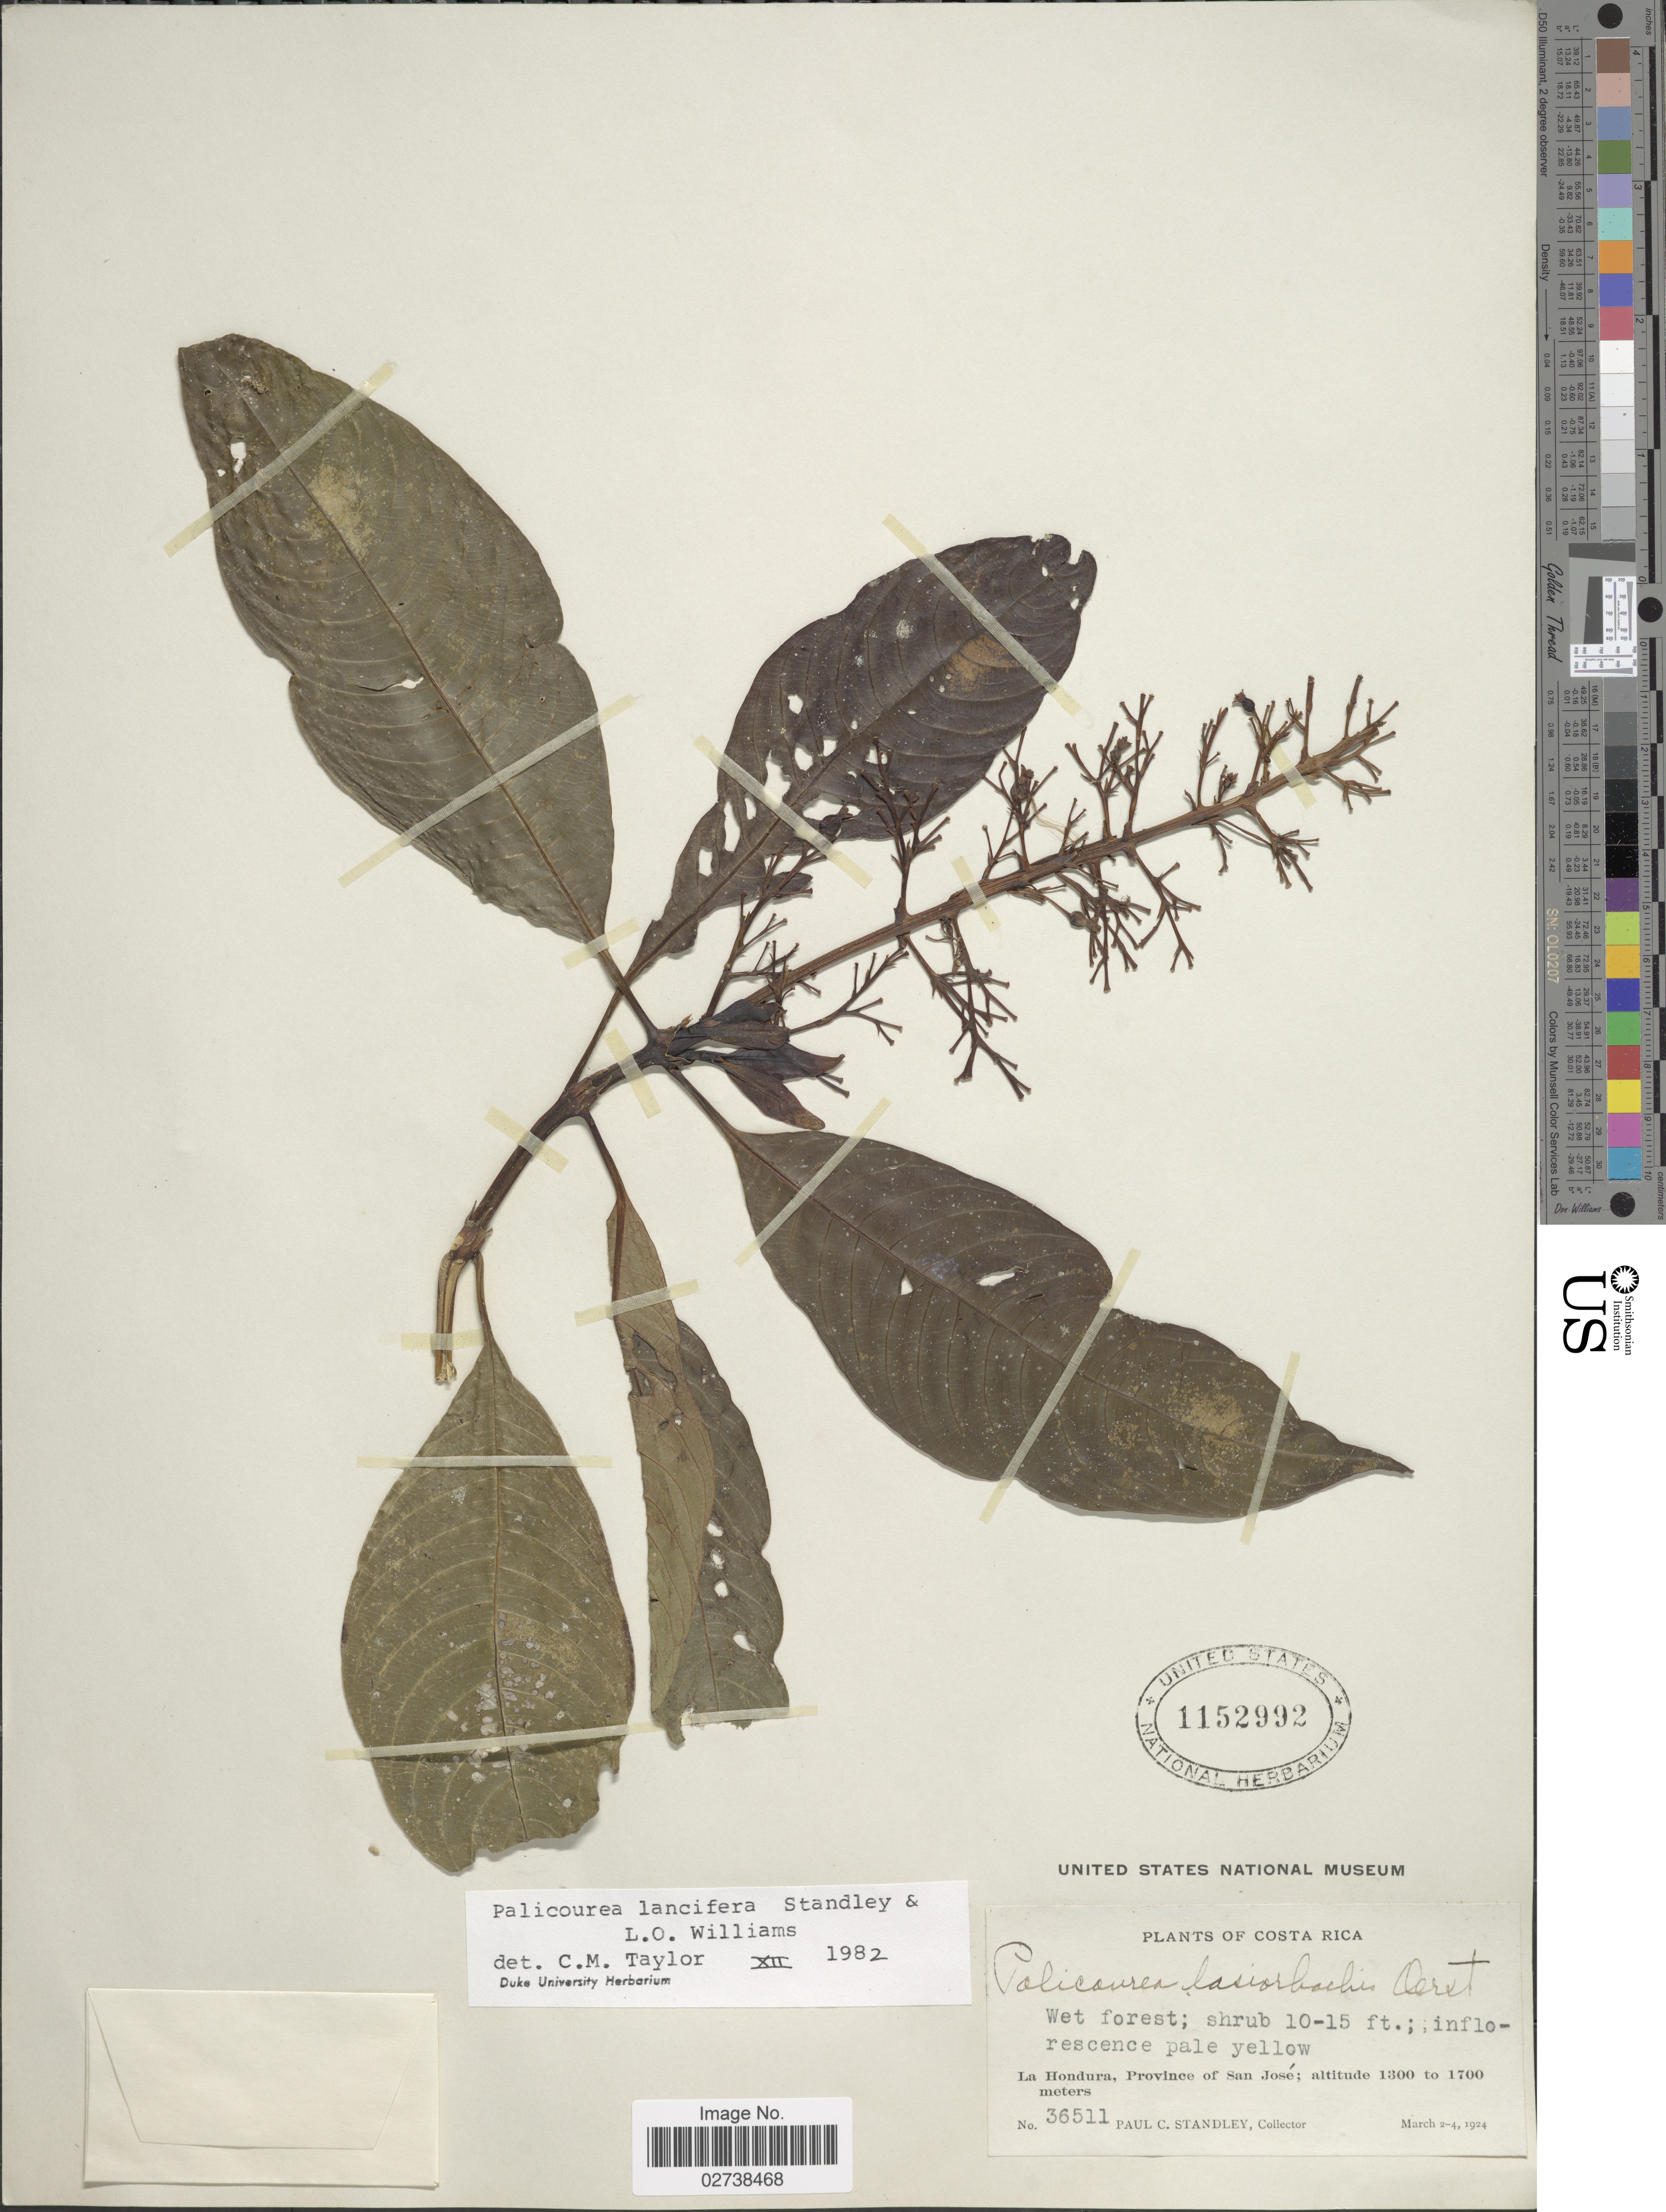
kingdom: Plantae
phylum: Tracheophyta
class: Magnoliopsida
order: Gentianales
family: Rubiaceae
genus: Palicourea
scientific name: Palicourea lancifera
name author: Standl. & L.O. Williams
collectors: P. C. Standley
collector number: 36511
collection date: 1924-03-02/1924-03-04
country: Costa Rica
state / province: San José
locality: La Hondura, Province of San Jose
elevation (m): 1300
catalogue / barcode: US 1152992